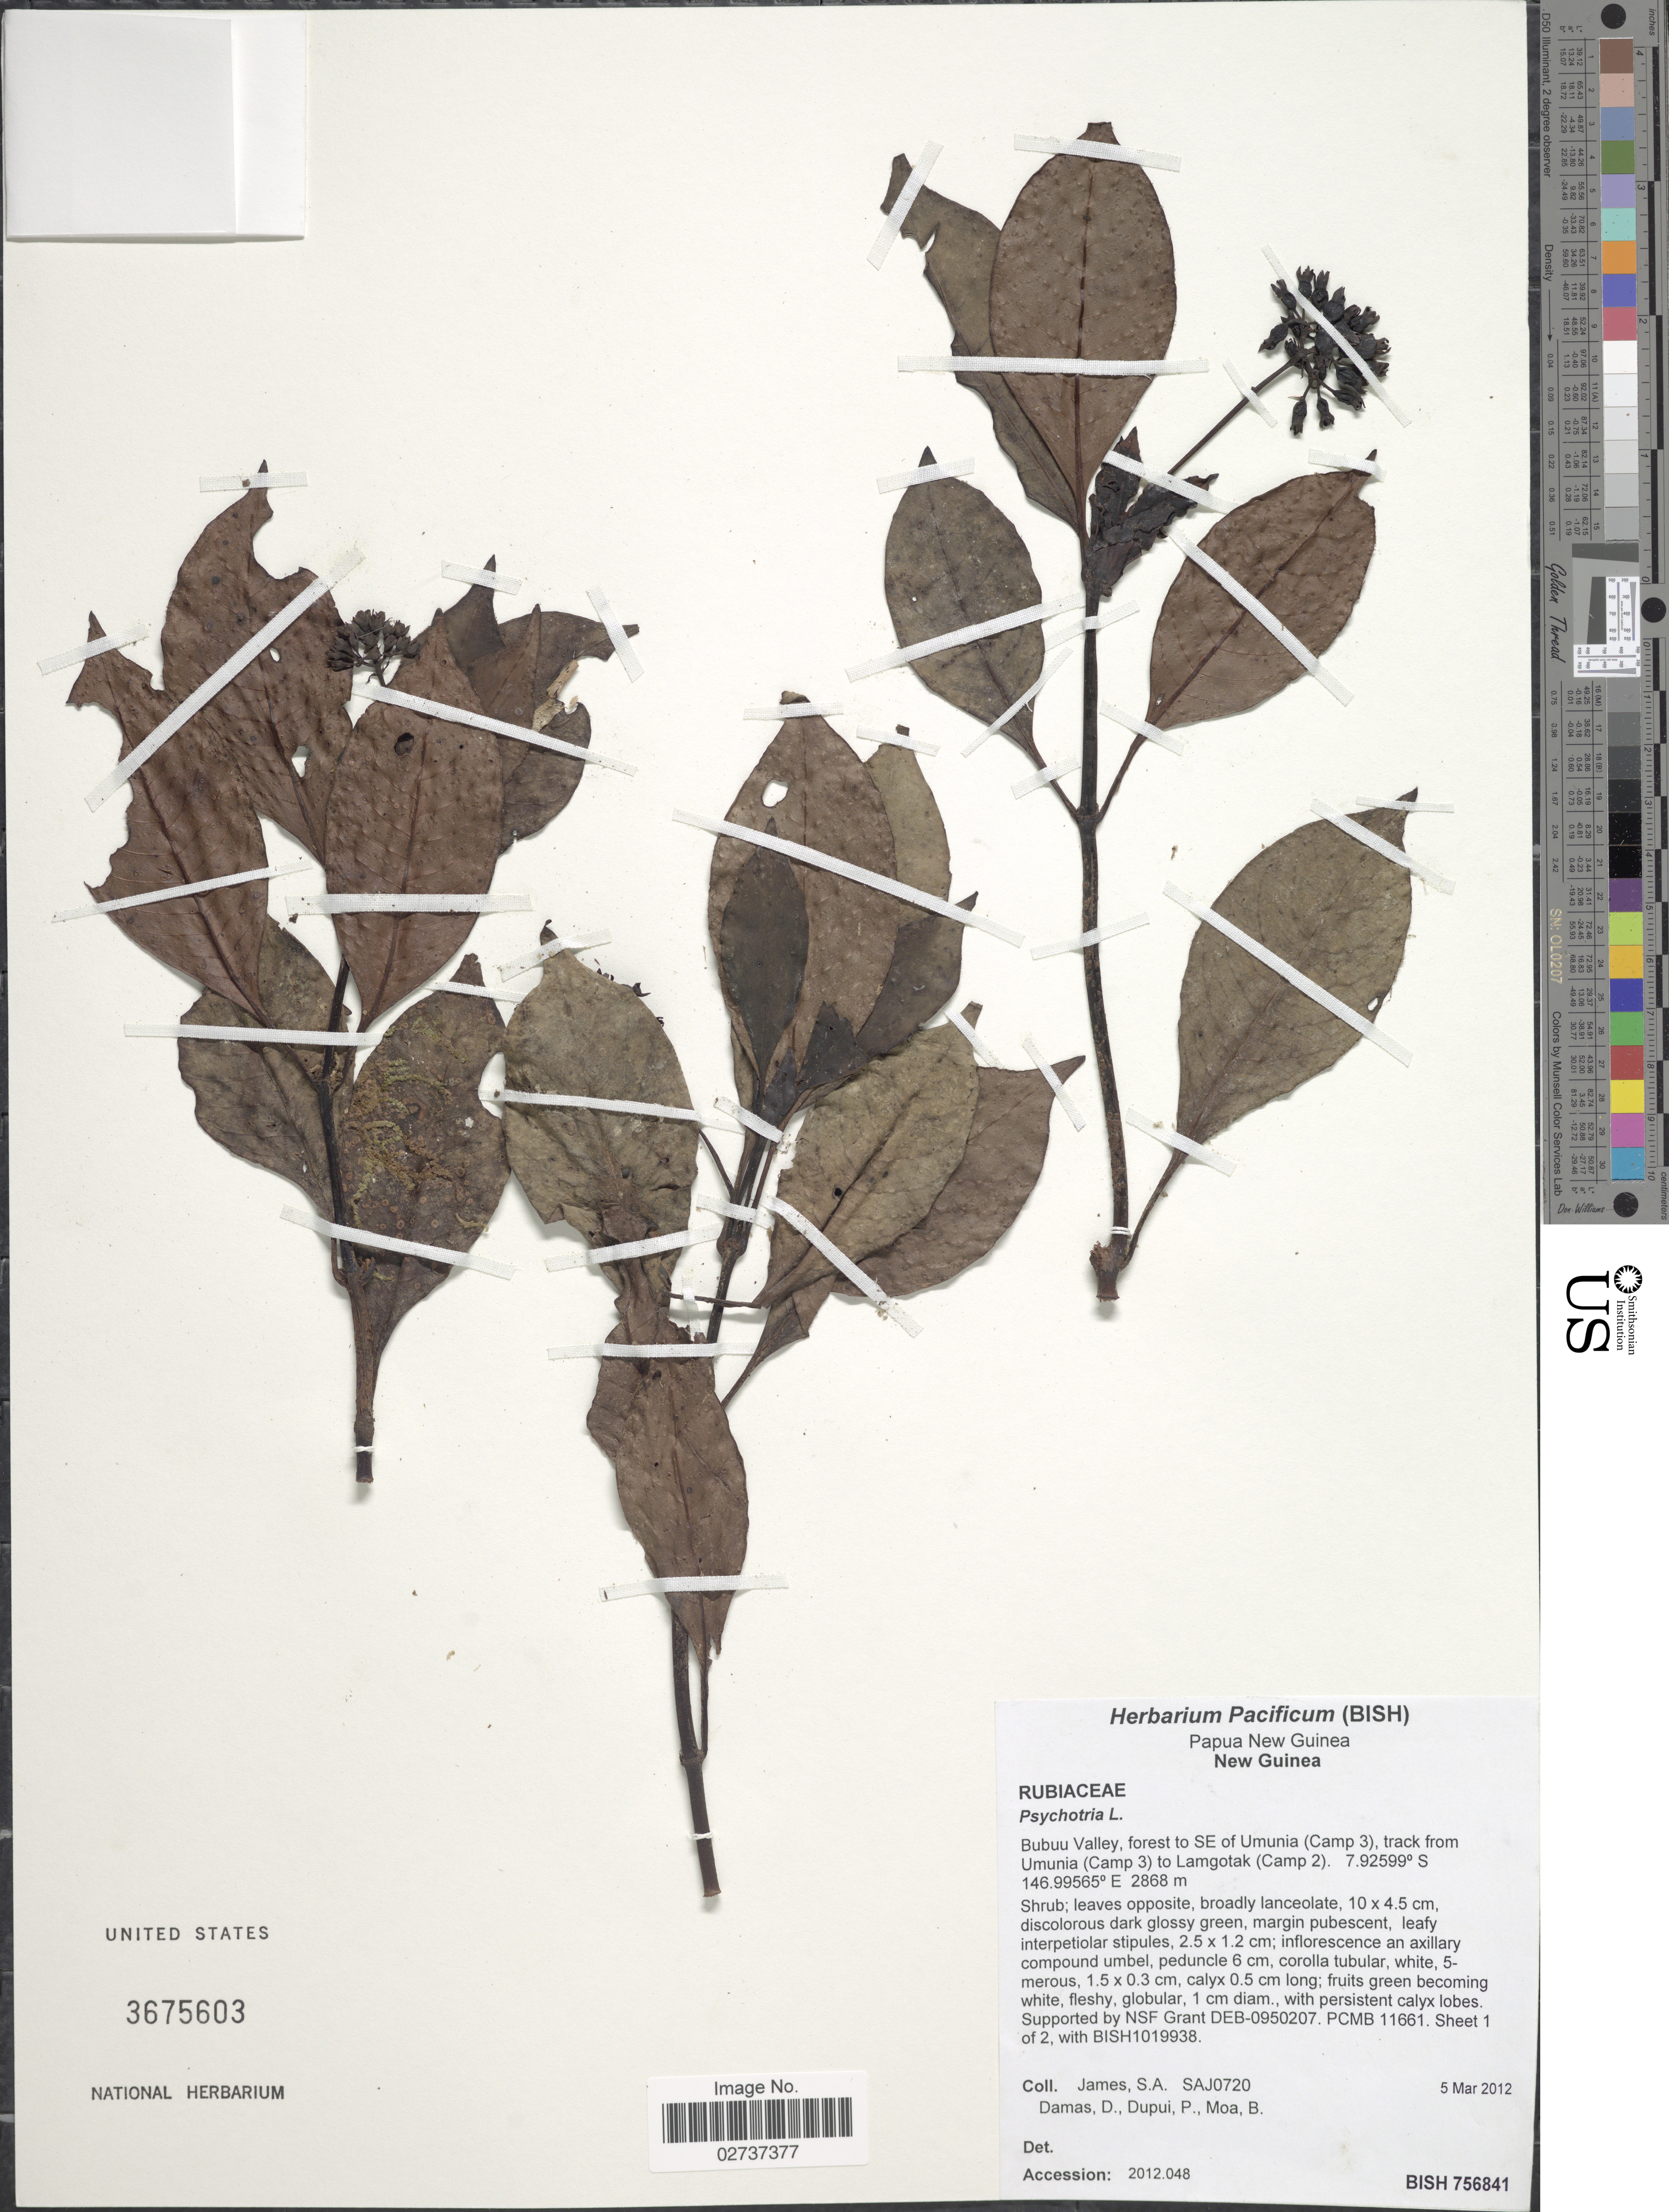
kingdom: Plantae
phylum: Tracheophyta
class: Magnoliopsida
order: Gentianales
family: Rubiaceae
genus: Psychotria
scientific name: Psychotria sp.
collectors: S. James, D. Damas, P. Dupui & B. Moa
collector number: SAJ0720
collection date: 2012-03-05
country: Papua New Guinea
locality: New Guinea. Bubuu Valley, forest to SE of Umunia (Camp 3), track from Umunia (Camp 3) to Lamgotak (Camp 2)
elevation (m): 2868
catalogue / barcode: US 3675603